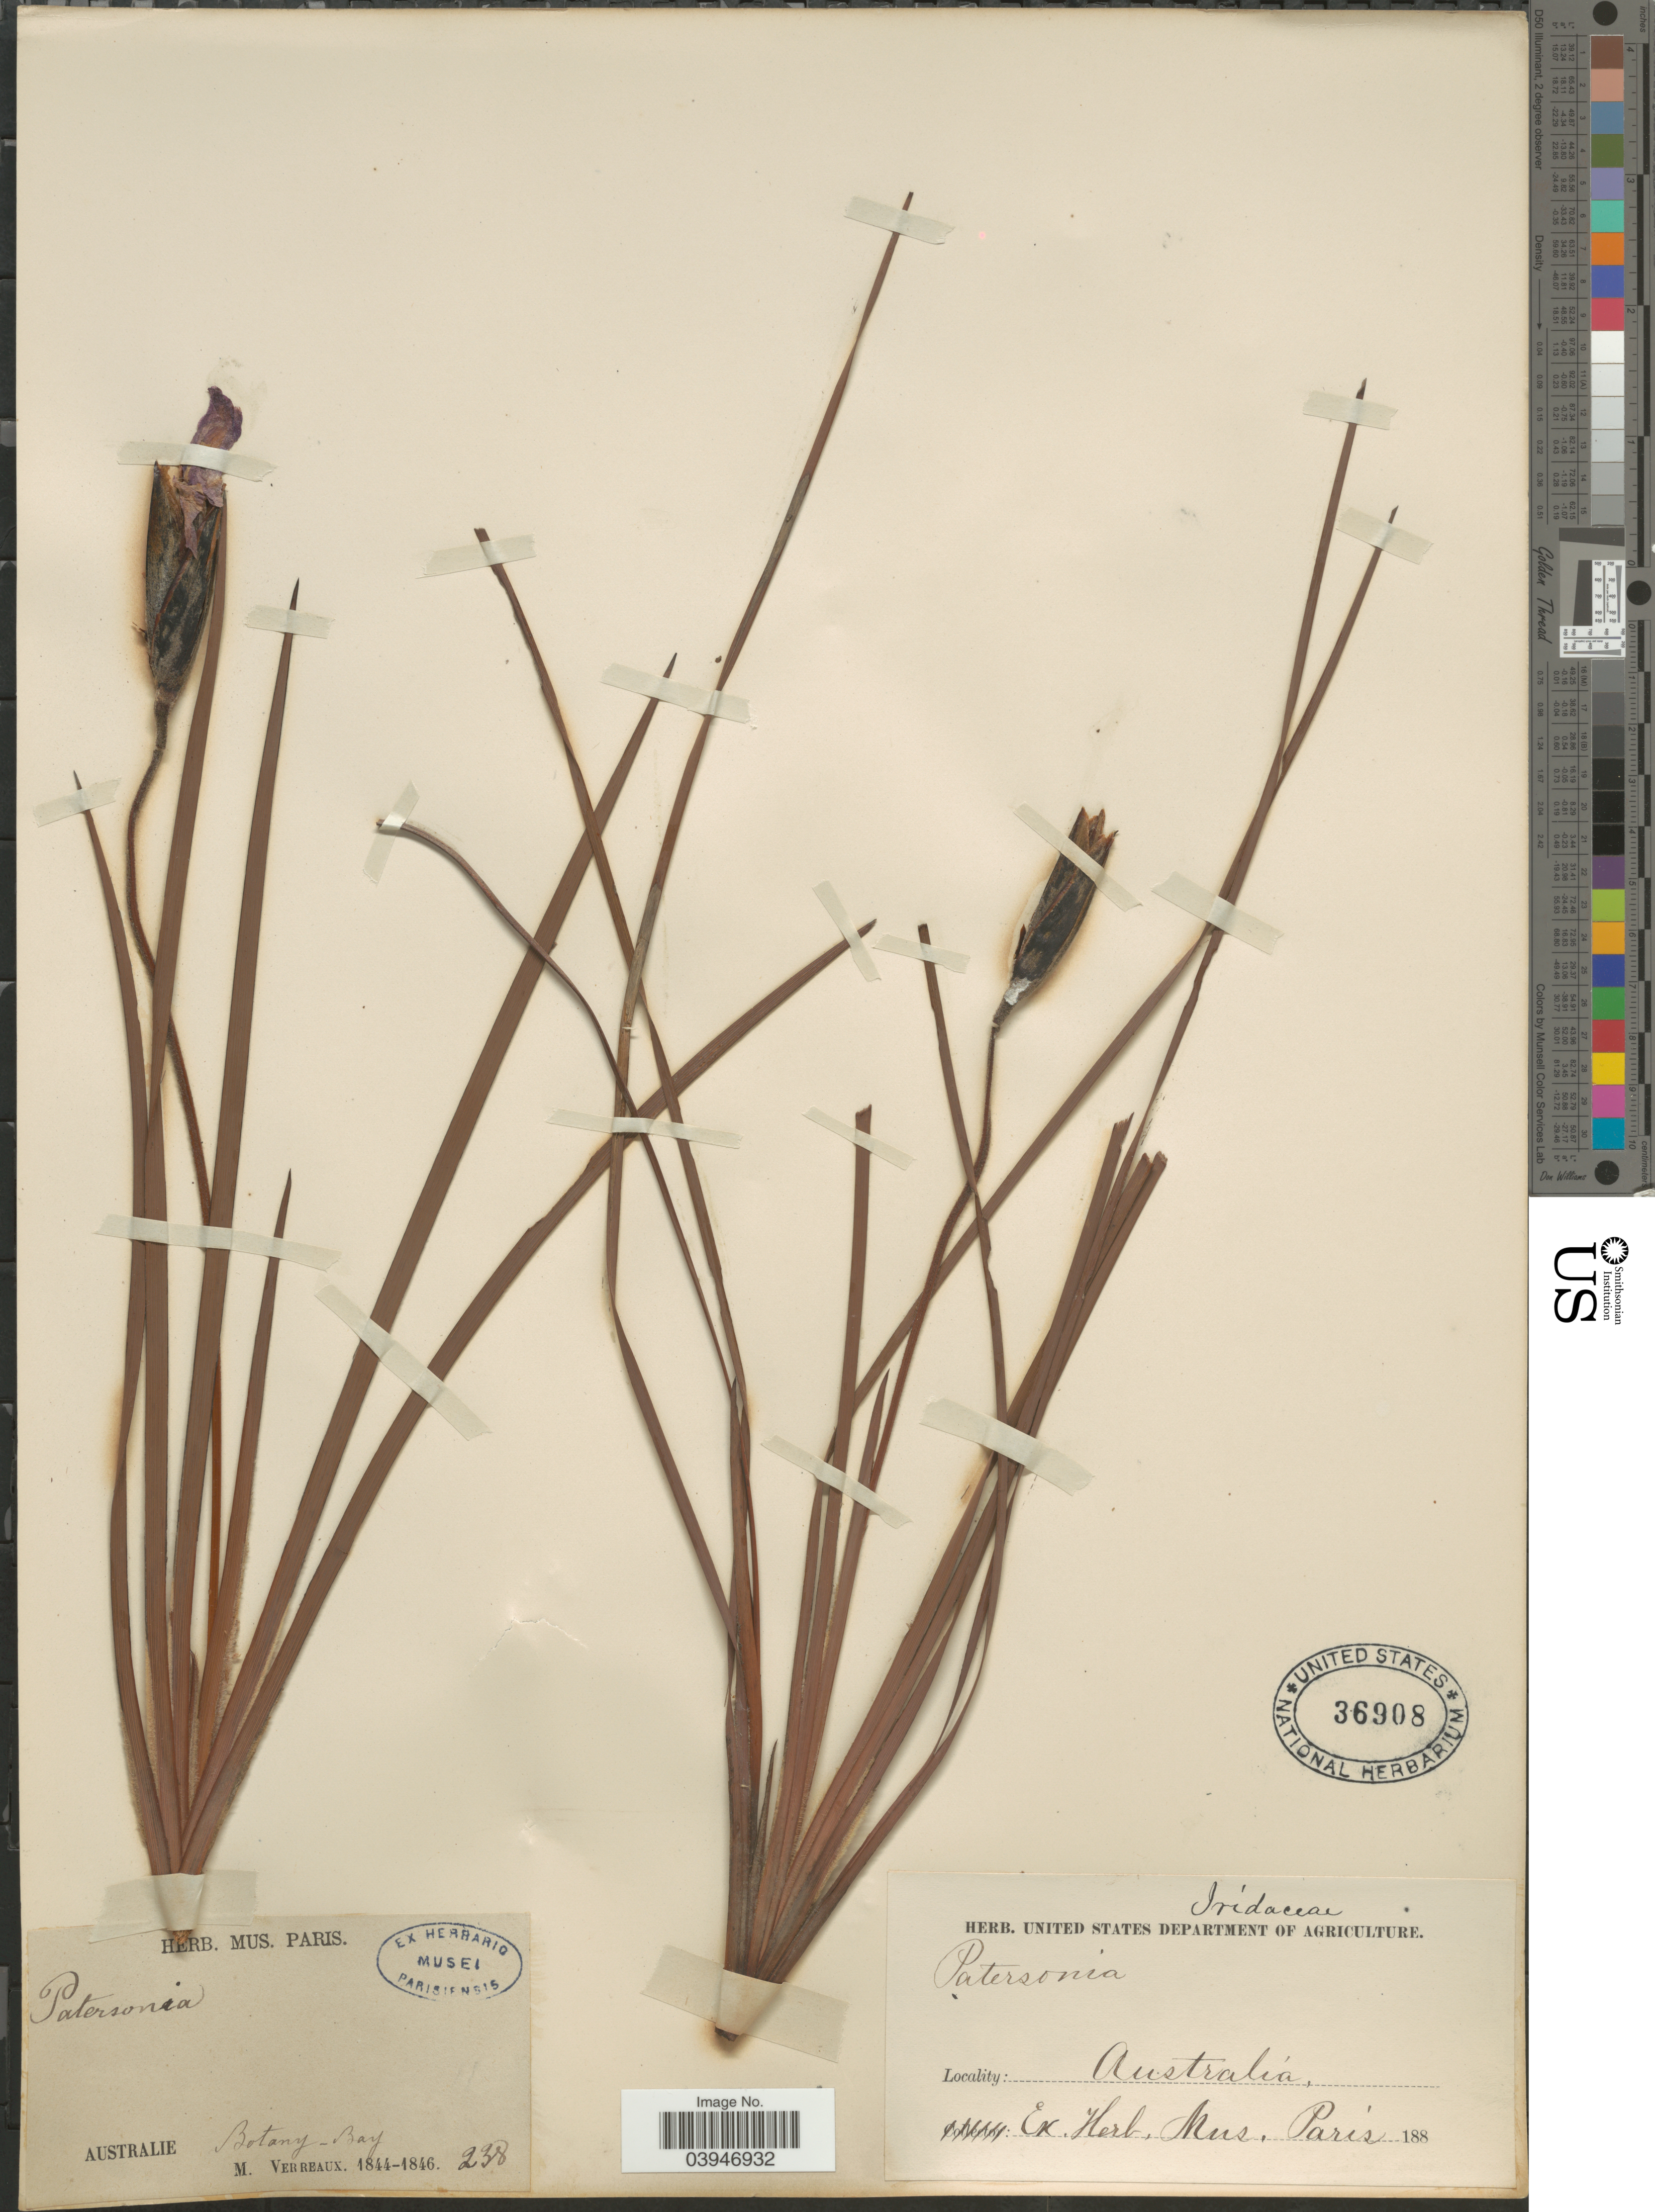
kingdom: Plantae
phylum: Tracheophyta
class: Liliopsida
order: Asparagales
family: Iridaceae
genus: Patersonia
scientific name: Patersonia sp.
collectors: M. Verreaux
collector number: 238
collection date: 1844/1846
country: Australia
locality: Botany-Bay.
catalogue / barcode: US 36908